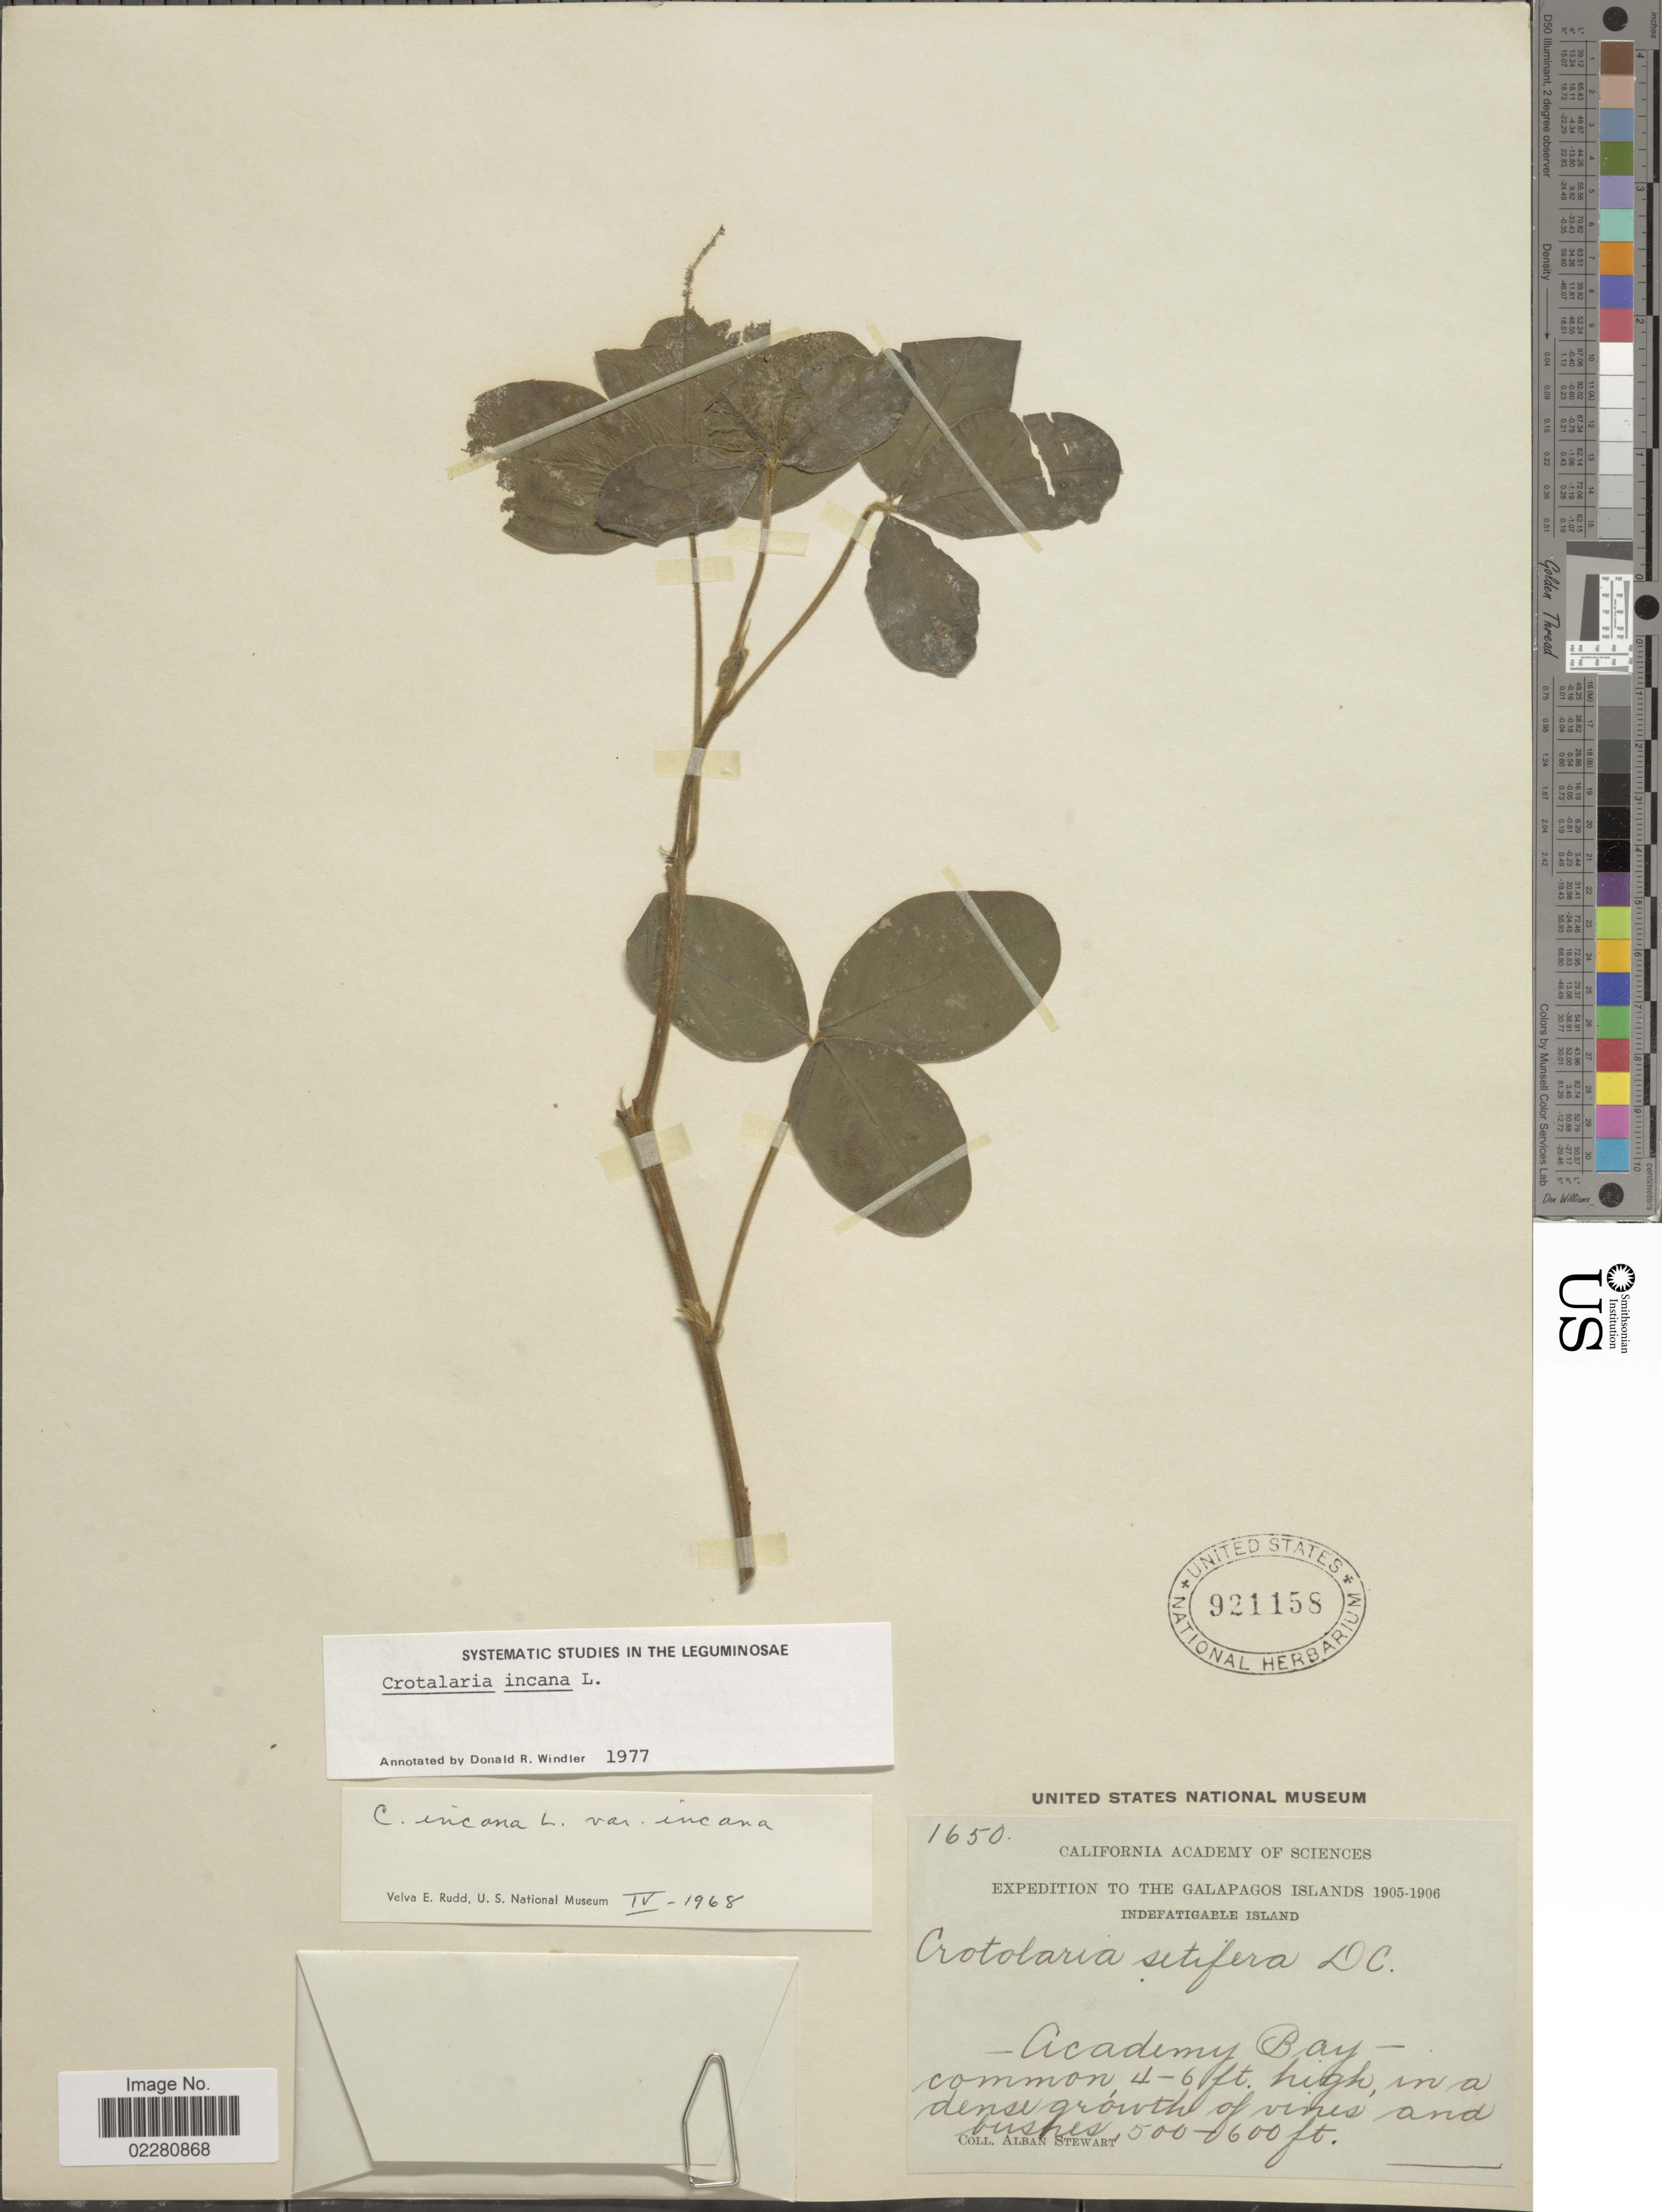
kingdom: Plantae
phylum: Tracheophyta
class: Magnoliopsida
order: Fabales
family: Fabaceae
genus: Crotalaria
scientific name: Crotalaria incana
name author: L.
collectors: A. Stewart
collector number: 1650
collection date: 1905/1906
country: Ecuador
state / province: Colón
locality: Galapagos Islands. Indefatigable Island. Academy Bay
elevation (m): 152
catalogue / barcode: US 921158